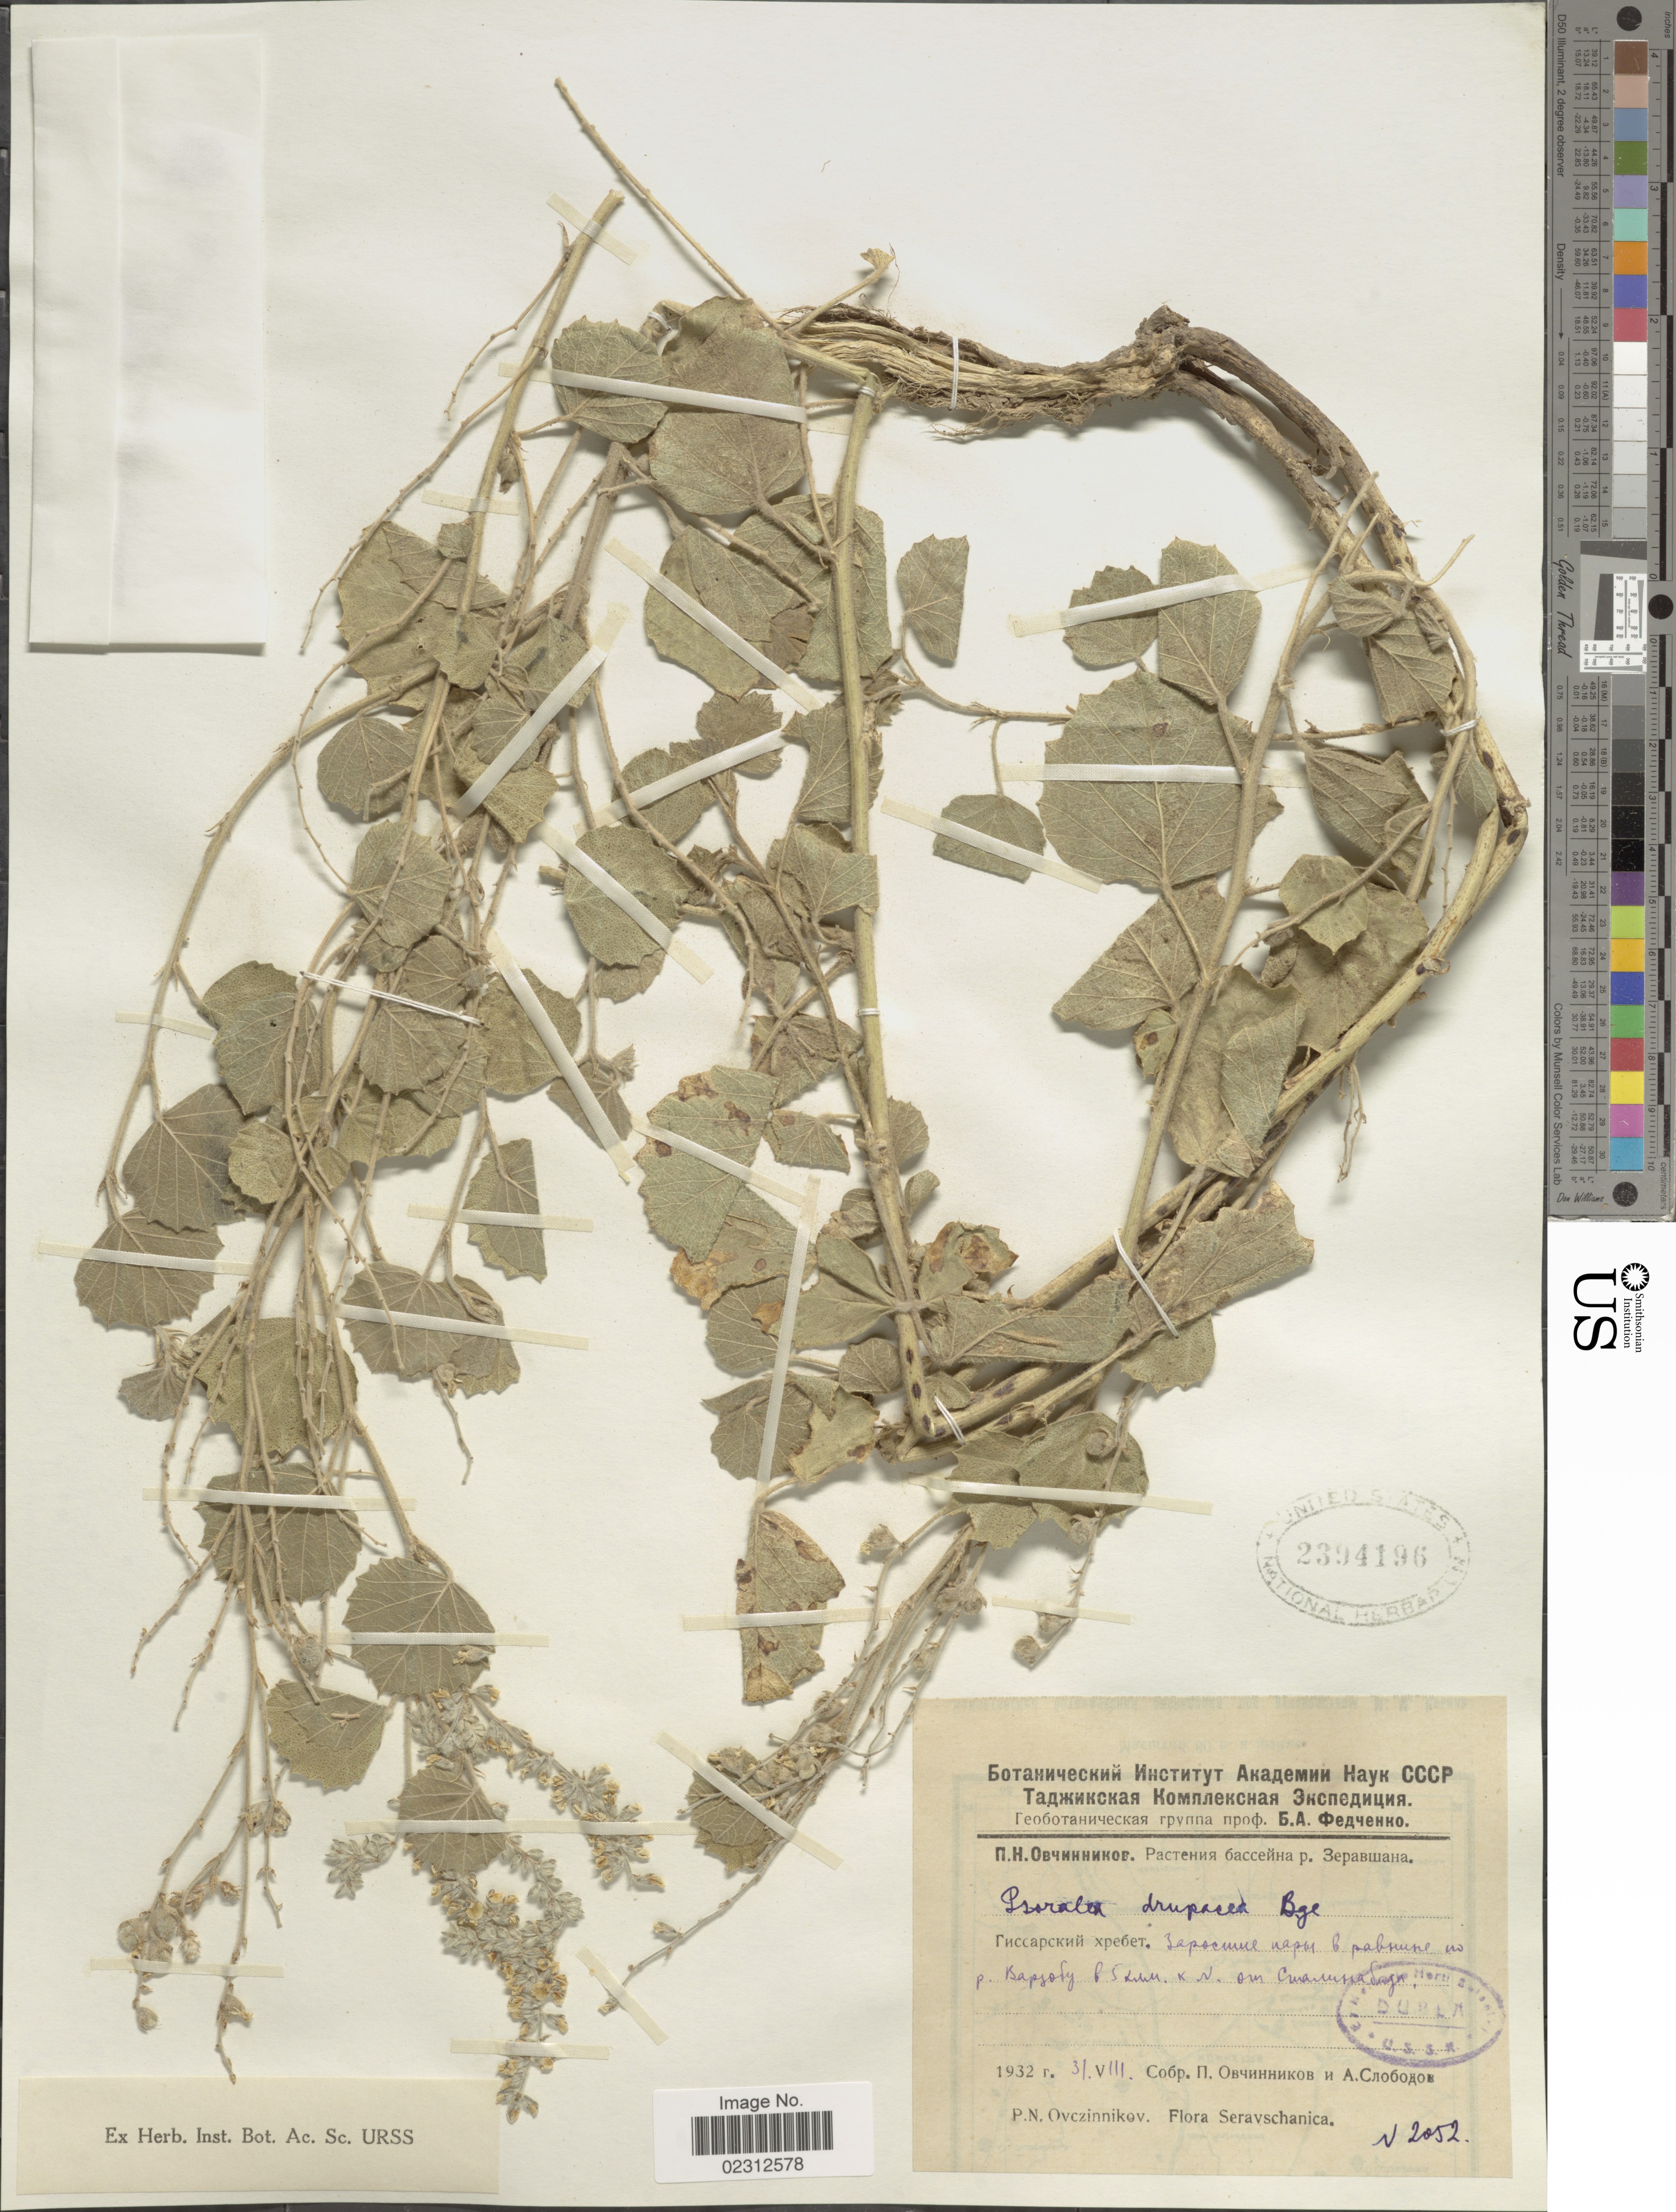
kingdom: Plantae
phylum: Tracheophyta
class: Magnoliopsida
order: Fabales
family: Fabaceae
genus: Cullen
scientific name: Cullen drupacea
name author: (Bunge) C.H. Stirt.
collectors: P. Ovczinnikov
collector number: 2052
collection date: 1932-08-03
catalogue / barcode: US 2394196